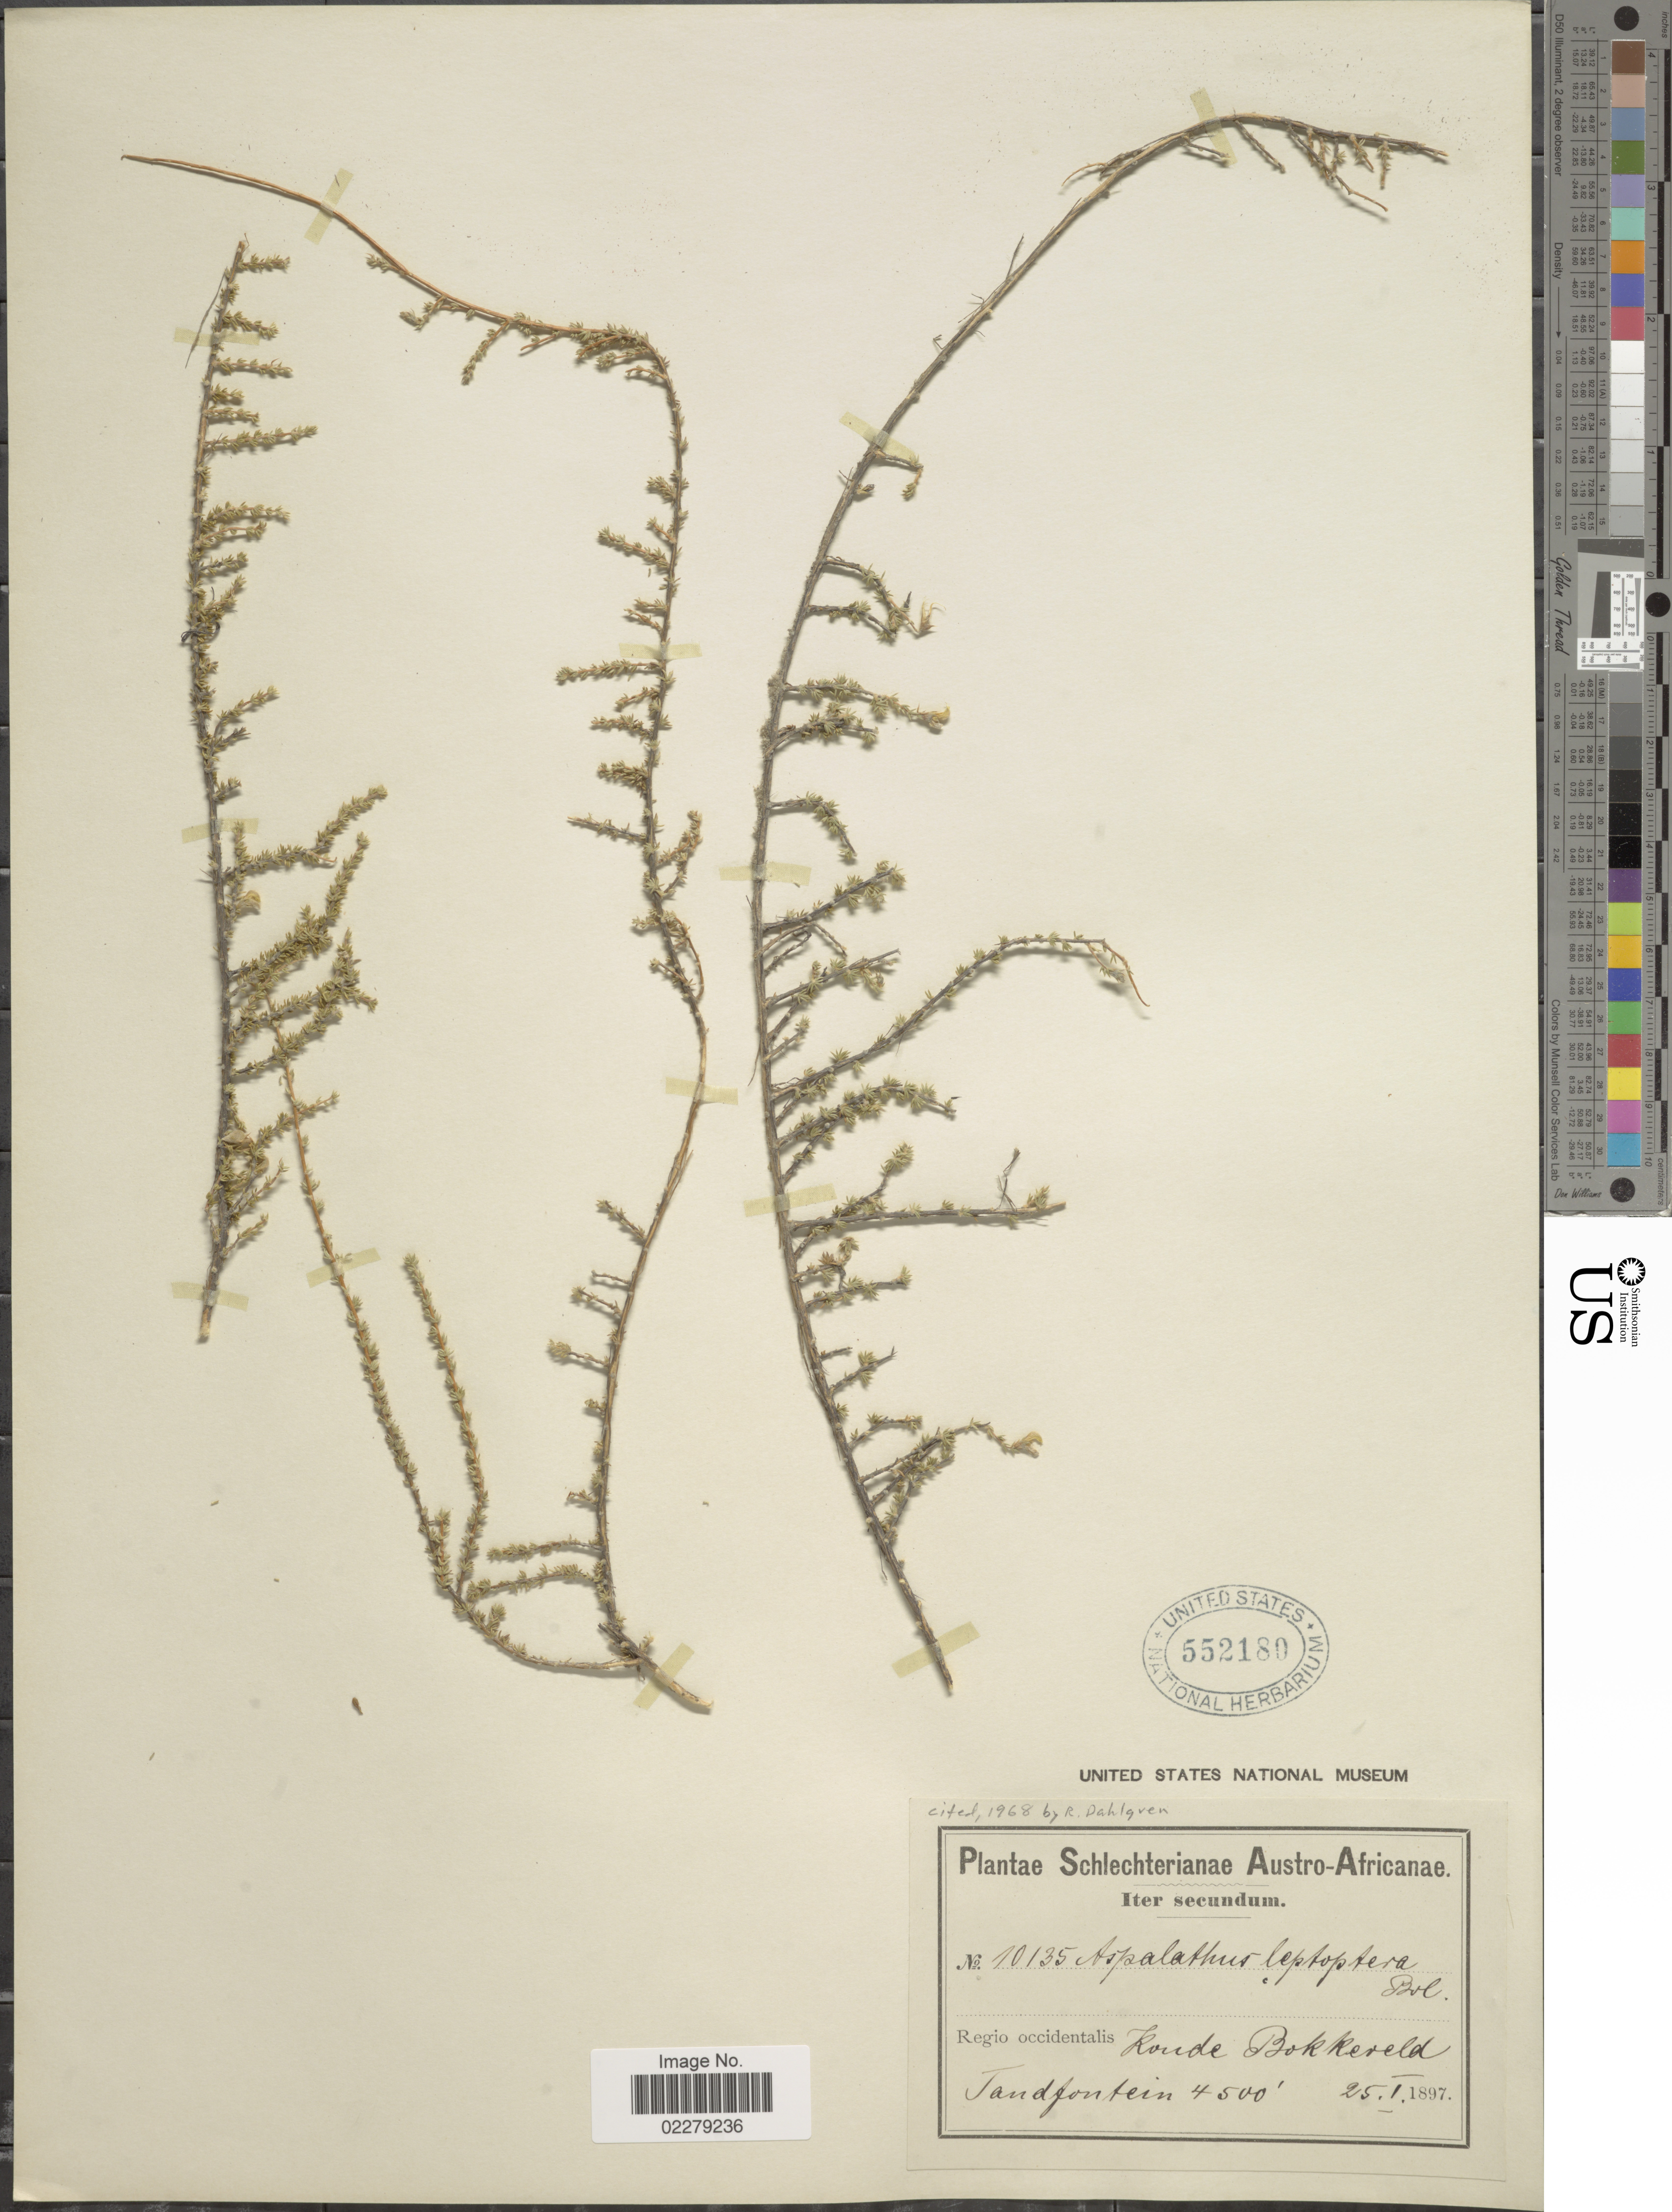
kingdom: Plantae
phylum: Tracheophyta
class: Magnoliopsida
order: Fabales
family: Fabaceae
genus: Aspalathus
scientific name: Aspalathus leptoptera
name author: Bolus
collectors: Schlechter, --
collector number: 10135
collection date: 1897-01-25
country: South Africa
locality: Austro- Africanae. Regio occidentalis, Koude Bokkeveld. Tandfontein.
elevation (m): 1372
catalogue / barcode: US 552180